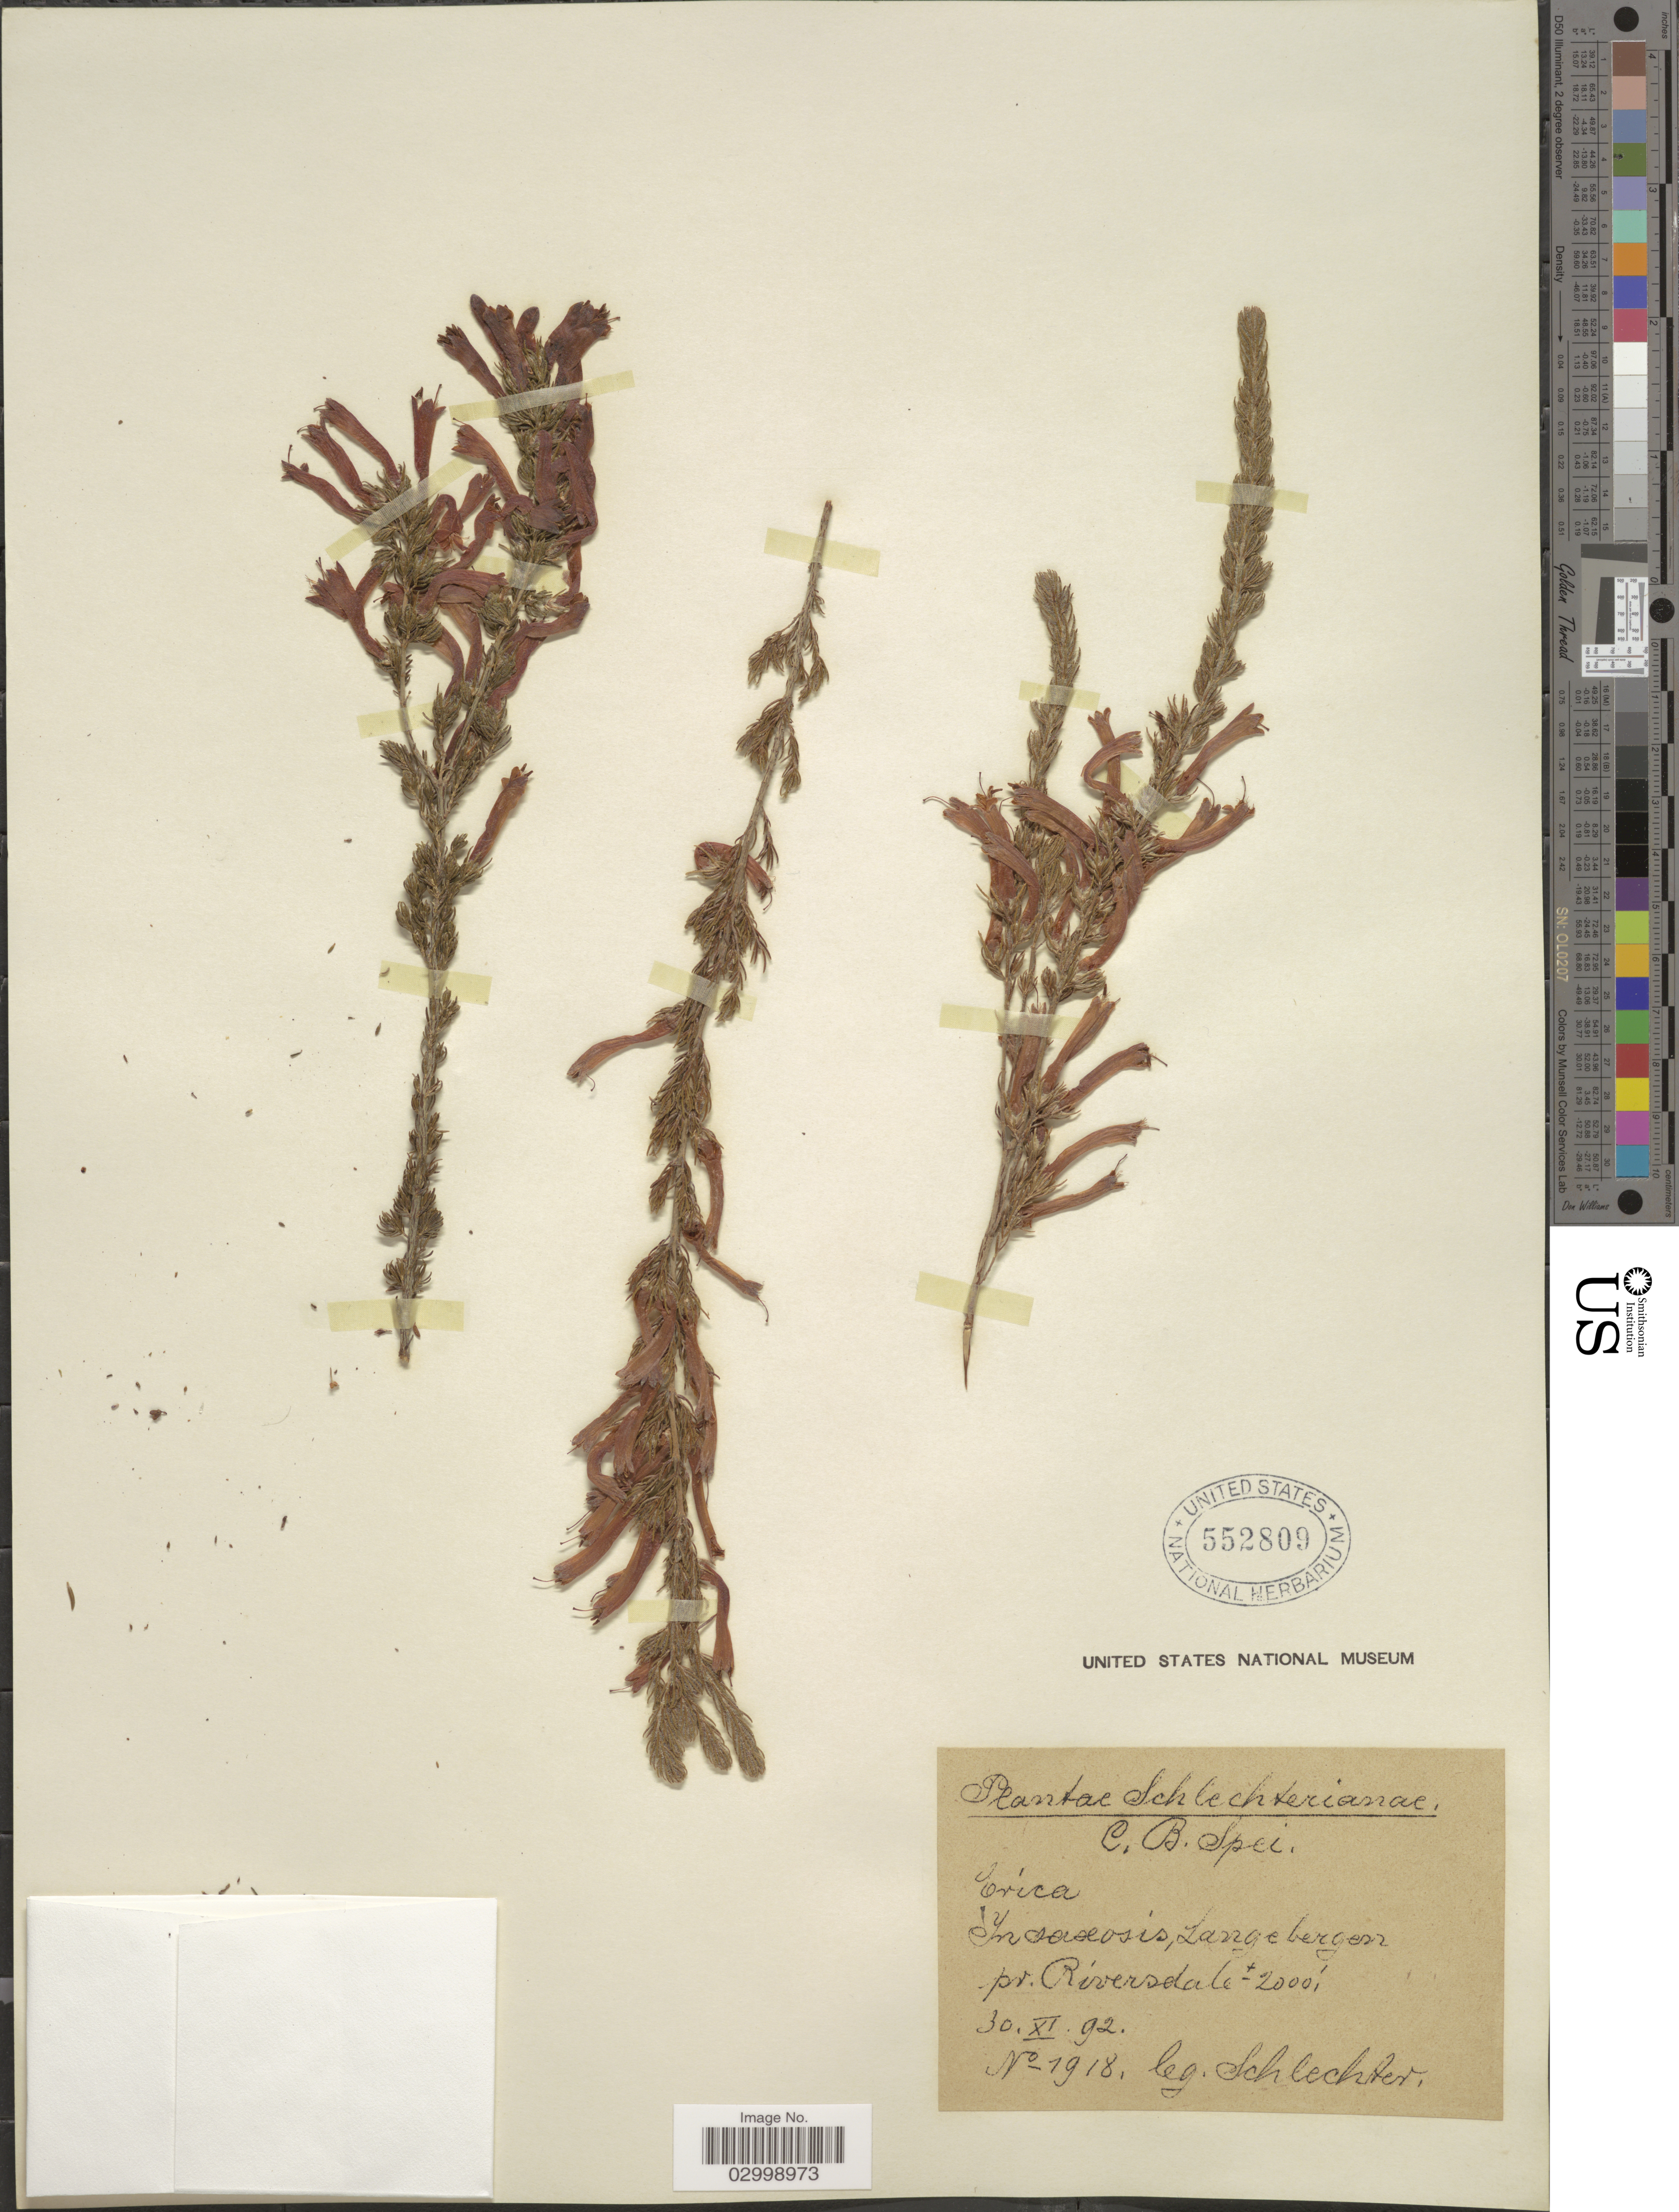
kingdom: Plantae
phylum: Tracheophyta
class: Magnoliopsida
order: Ericales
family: Ericaceae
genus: Erica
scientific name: Erica sp.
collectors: Schlechter, --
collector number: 1918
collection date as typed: Transcribed d/m/y: 30/11/92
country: South Africa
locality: C. B. Spei, in saxosis, Lange bergen pr. Riversdale.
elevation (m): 610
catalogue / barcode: US 552809